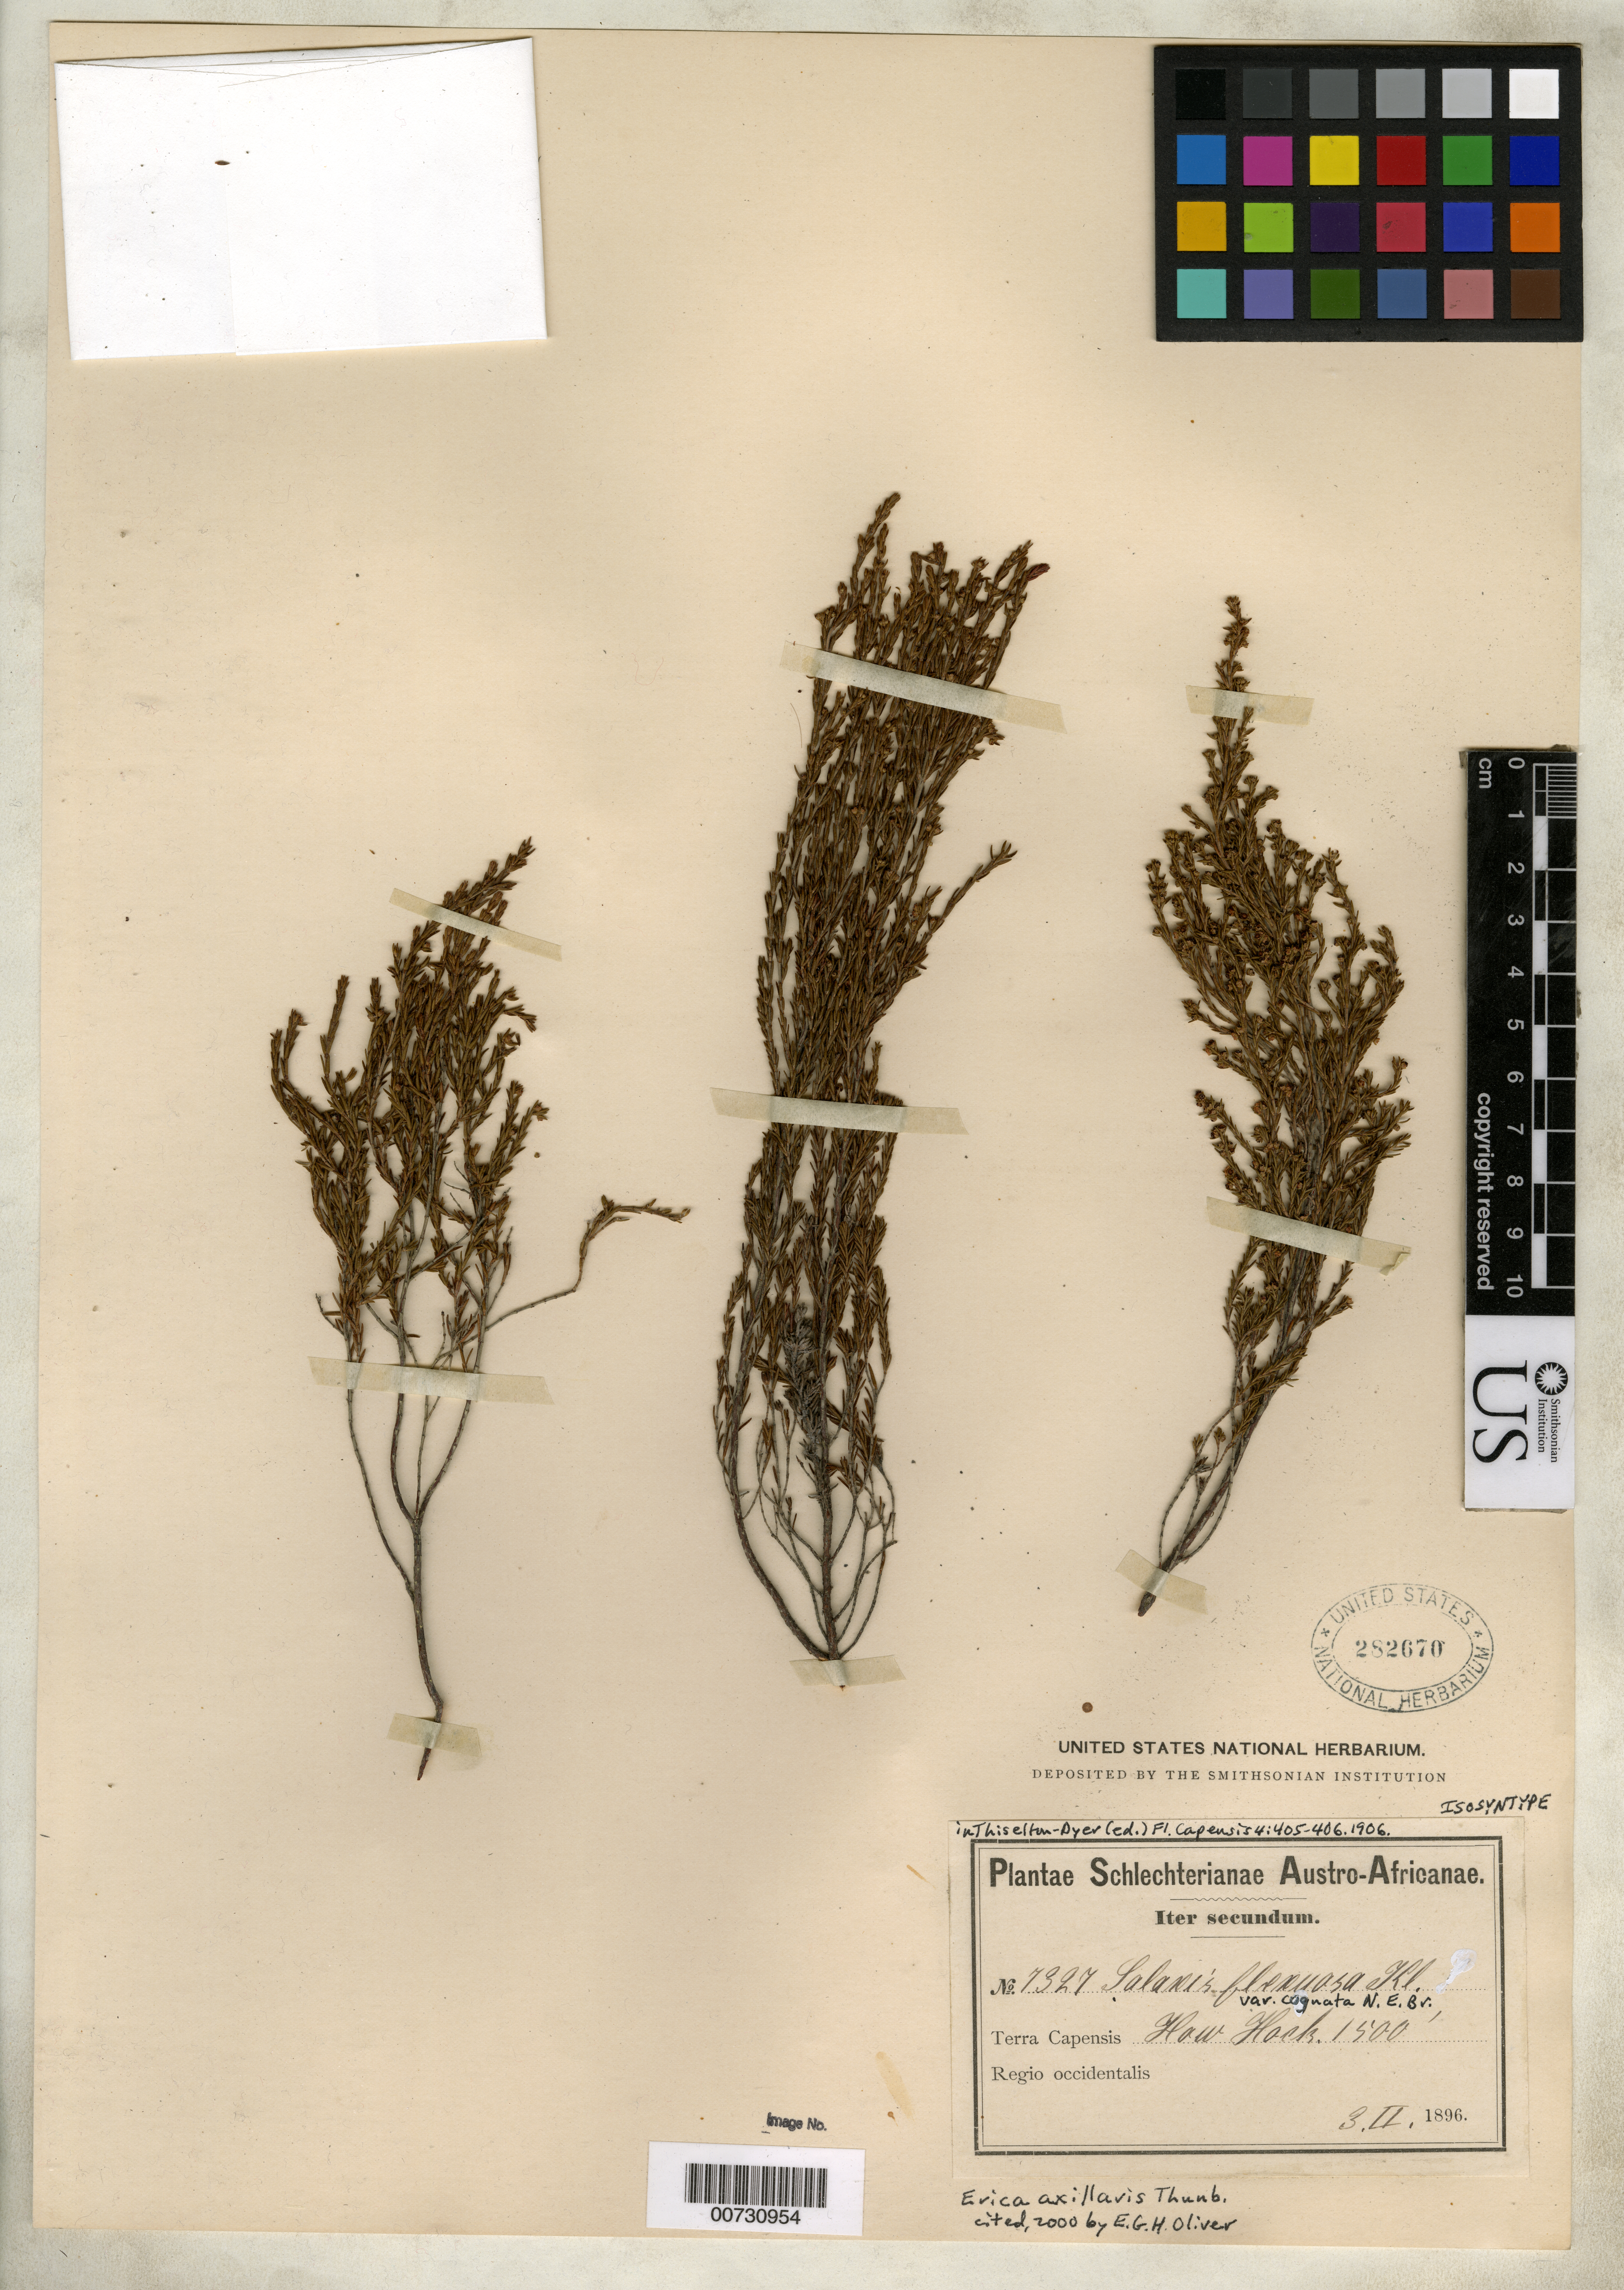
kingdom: Plantae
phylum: Tracheophyta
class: Magnoliopsida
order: Ericales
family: Ericaceae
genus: Salaxis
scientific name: Salaxis flexuosa var. cognata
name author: N.E. Br. in Dyer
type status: Isosyntype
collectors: F. R. R. Schlechter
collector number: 7327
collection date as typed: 03 Feb 1896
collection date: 1896-02-03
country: South Africa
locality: Terra Capensis, How Hock [protologue: Hoew Hoek], regio occidentalis.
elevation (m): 457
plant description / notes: Collection (but not US sheet) cited 2000 by E.G.H. Oliver, Contr. Bolus Herb. 19.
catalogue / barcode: US 282670